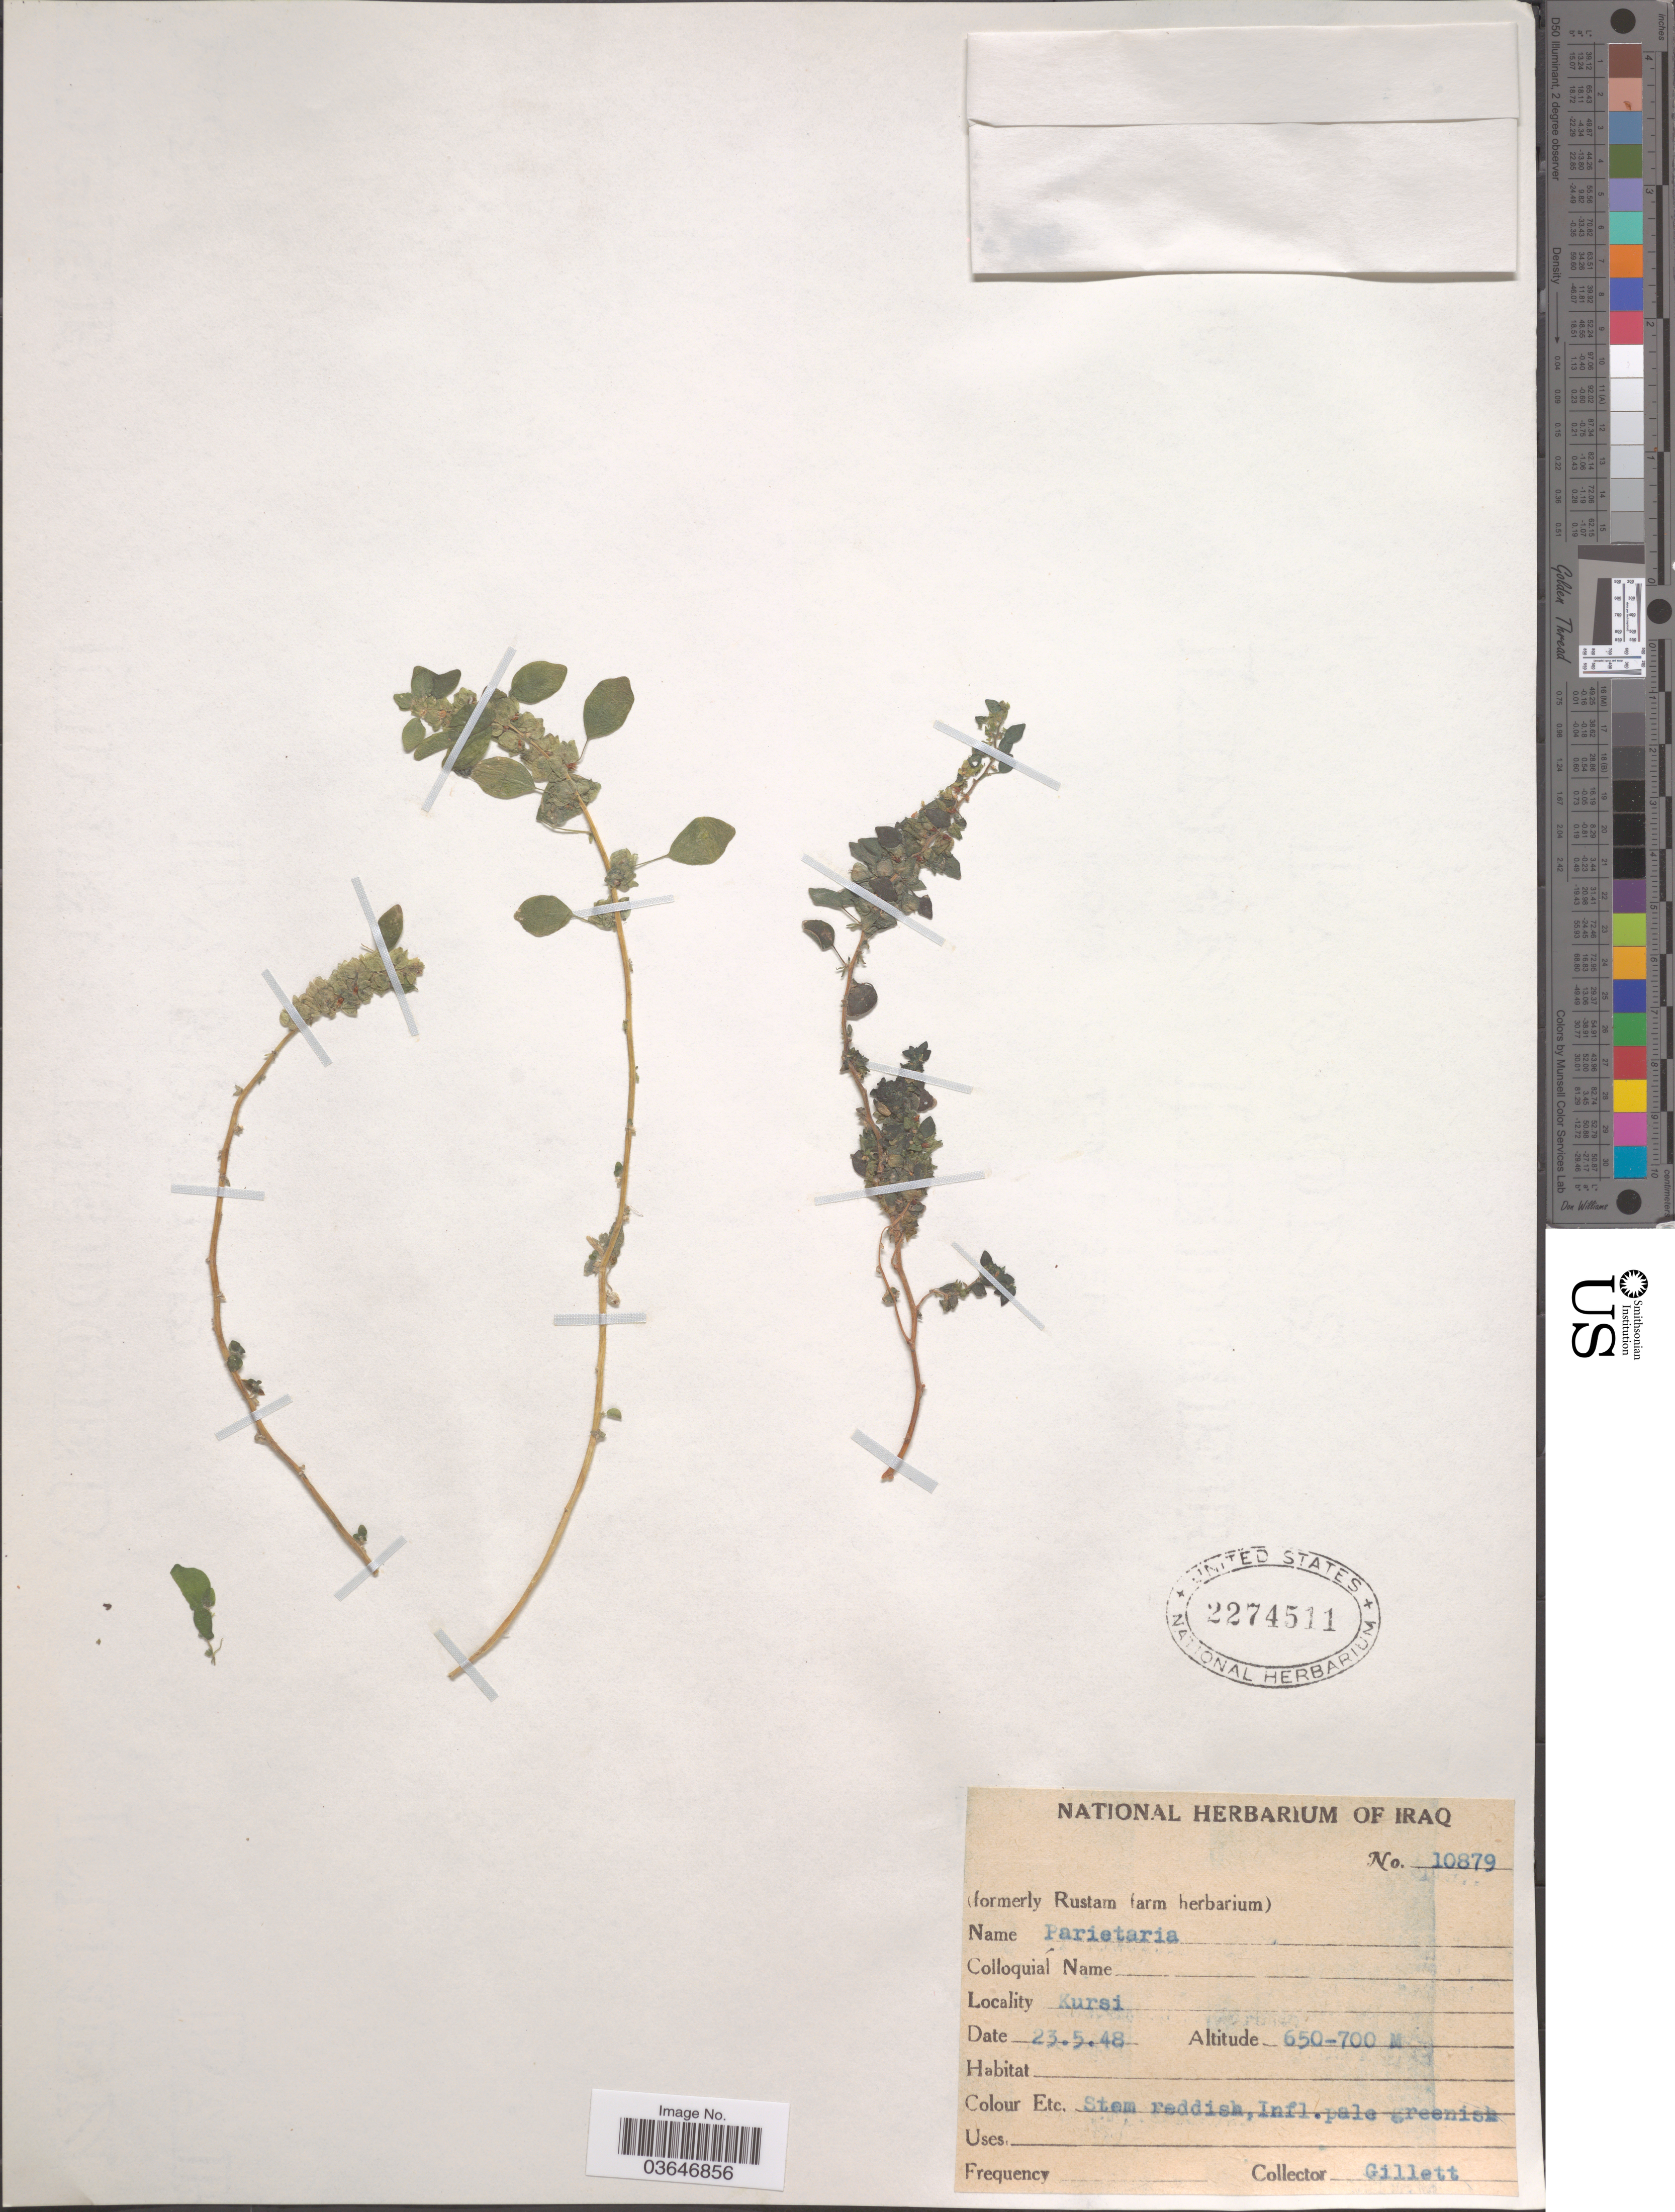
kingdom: Plantae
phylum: Tracheophyta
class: Magnoliopsida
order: Rosales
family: Urticaceae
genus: Parietaria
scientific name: Parietaria sp.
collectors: Gillett, --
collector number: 10879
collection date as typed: Transcribed d/m/y: 23/5/48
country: Iraq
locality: Kursi.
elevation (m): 650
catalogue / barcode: US 2274511